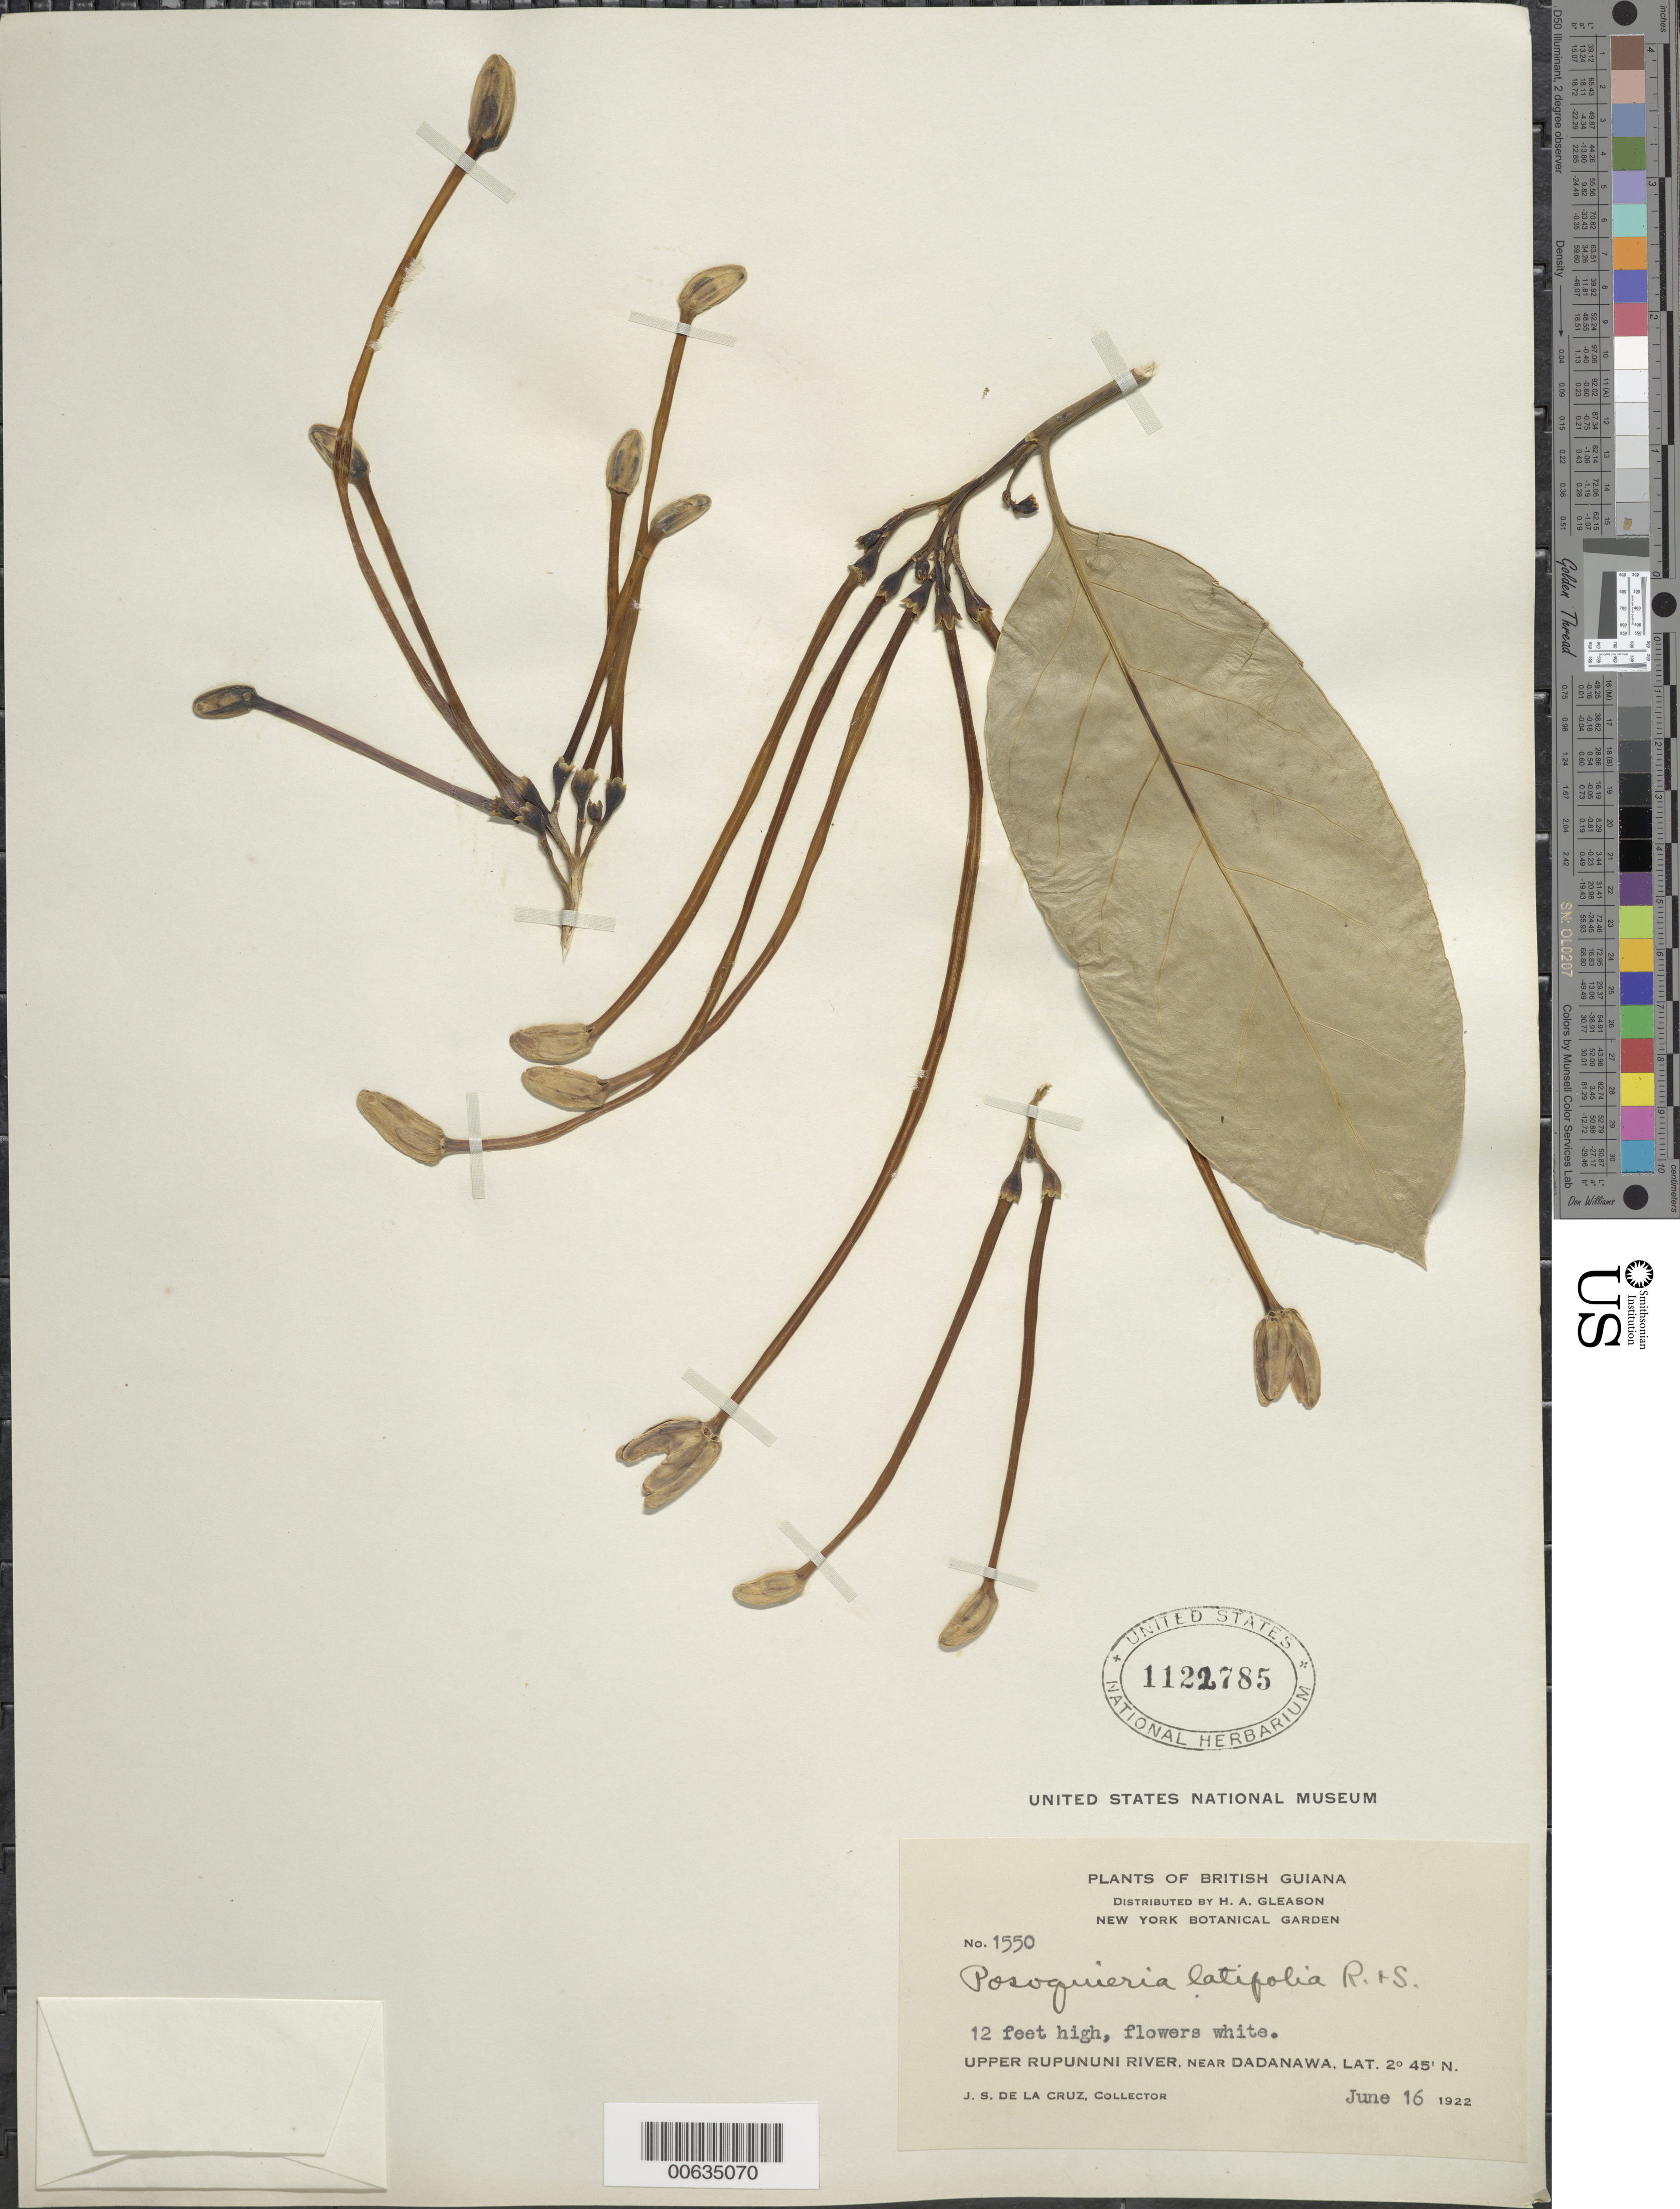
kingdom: Plantae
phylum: Tracheophyta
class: Magnoliopsida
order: Gentianales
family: Rubiaceae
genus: Posoqueria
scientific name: Posoqueria latifolia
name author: (Rudge) Roem. & Schult.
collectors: J. S. de la Cruz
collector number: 1550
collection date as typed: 16-Jun-22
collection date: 1922-06-16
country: Guyana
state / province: U. Takutu-U. Essequibo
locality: Dadanawa, vic., upper Rupununi R.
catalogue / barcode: US 1122785